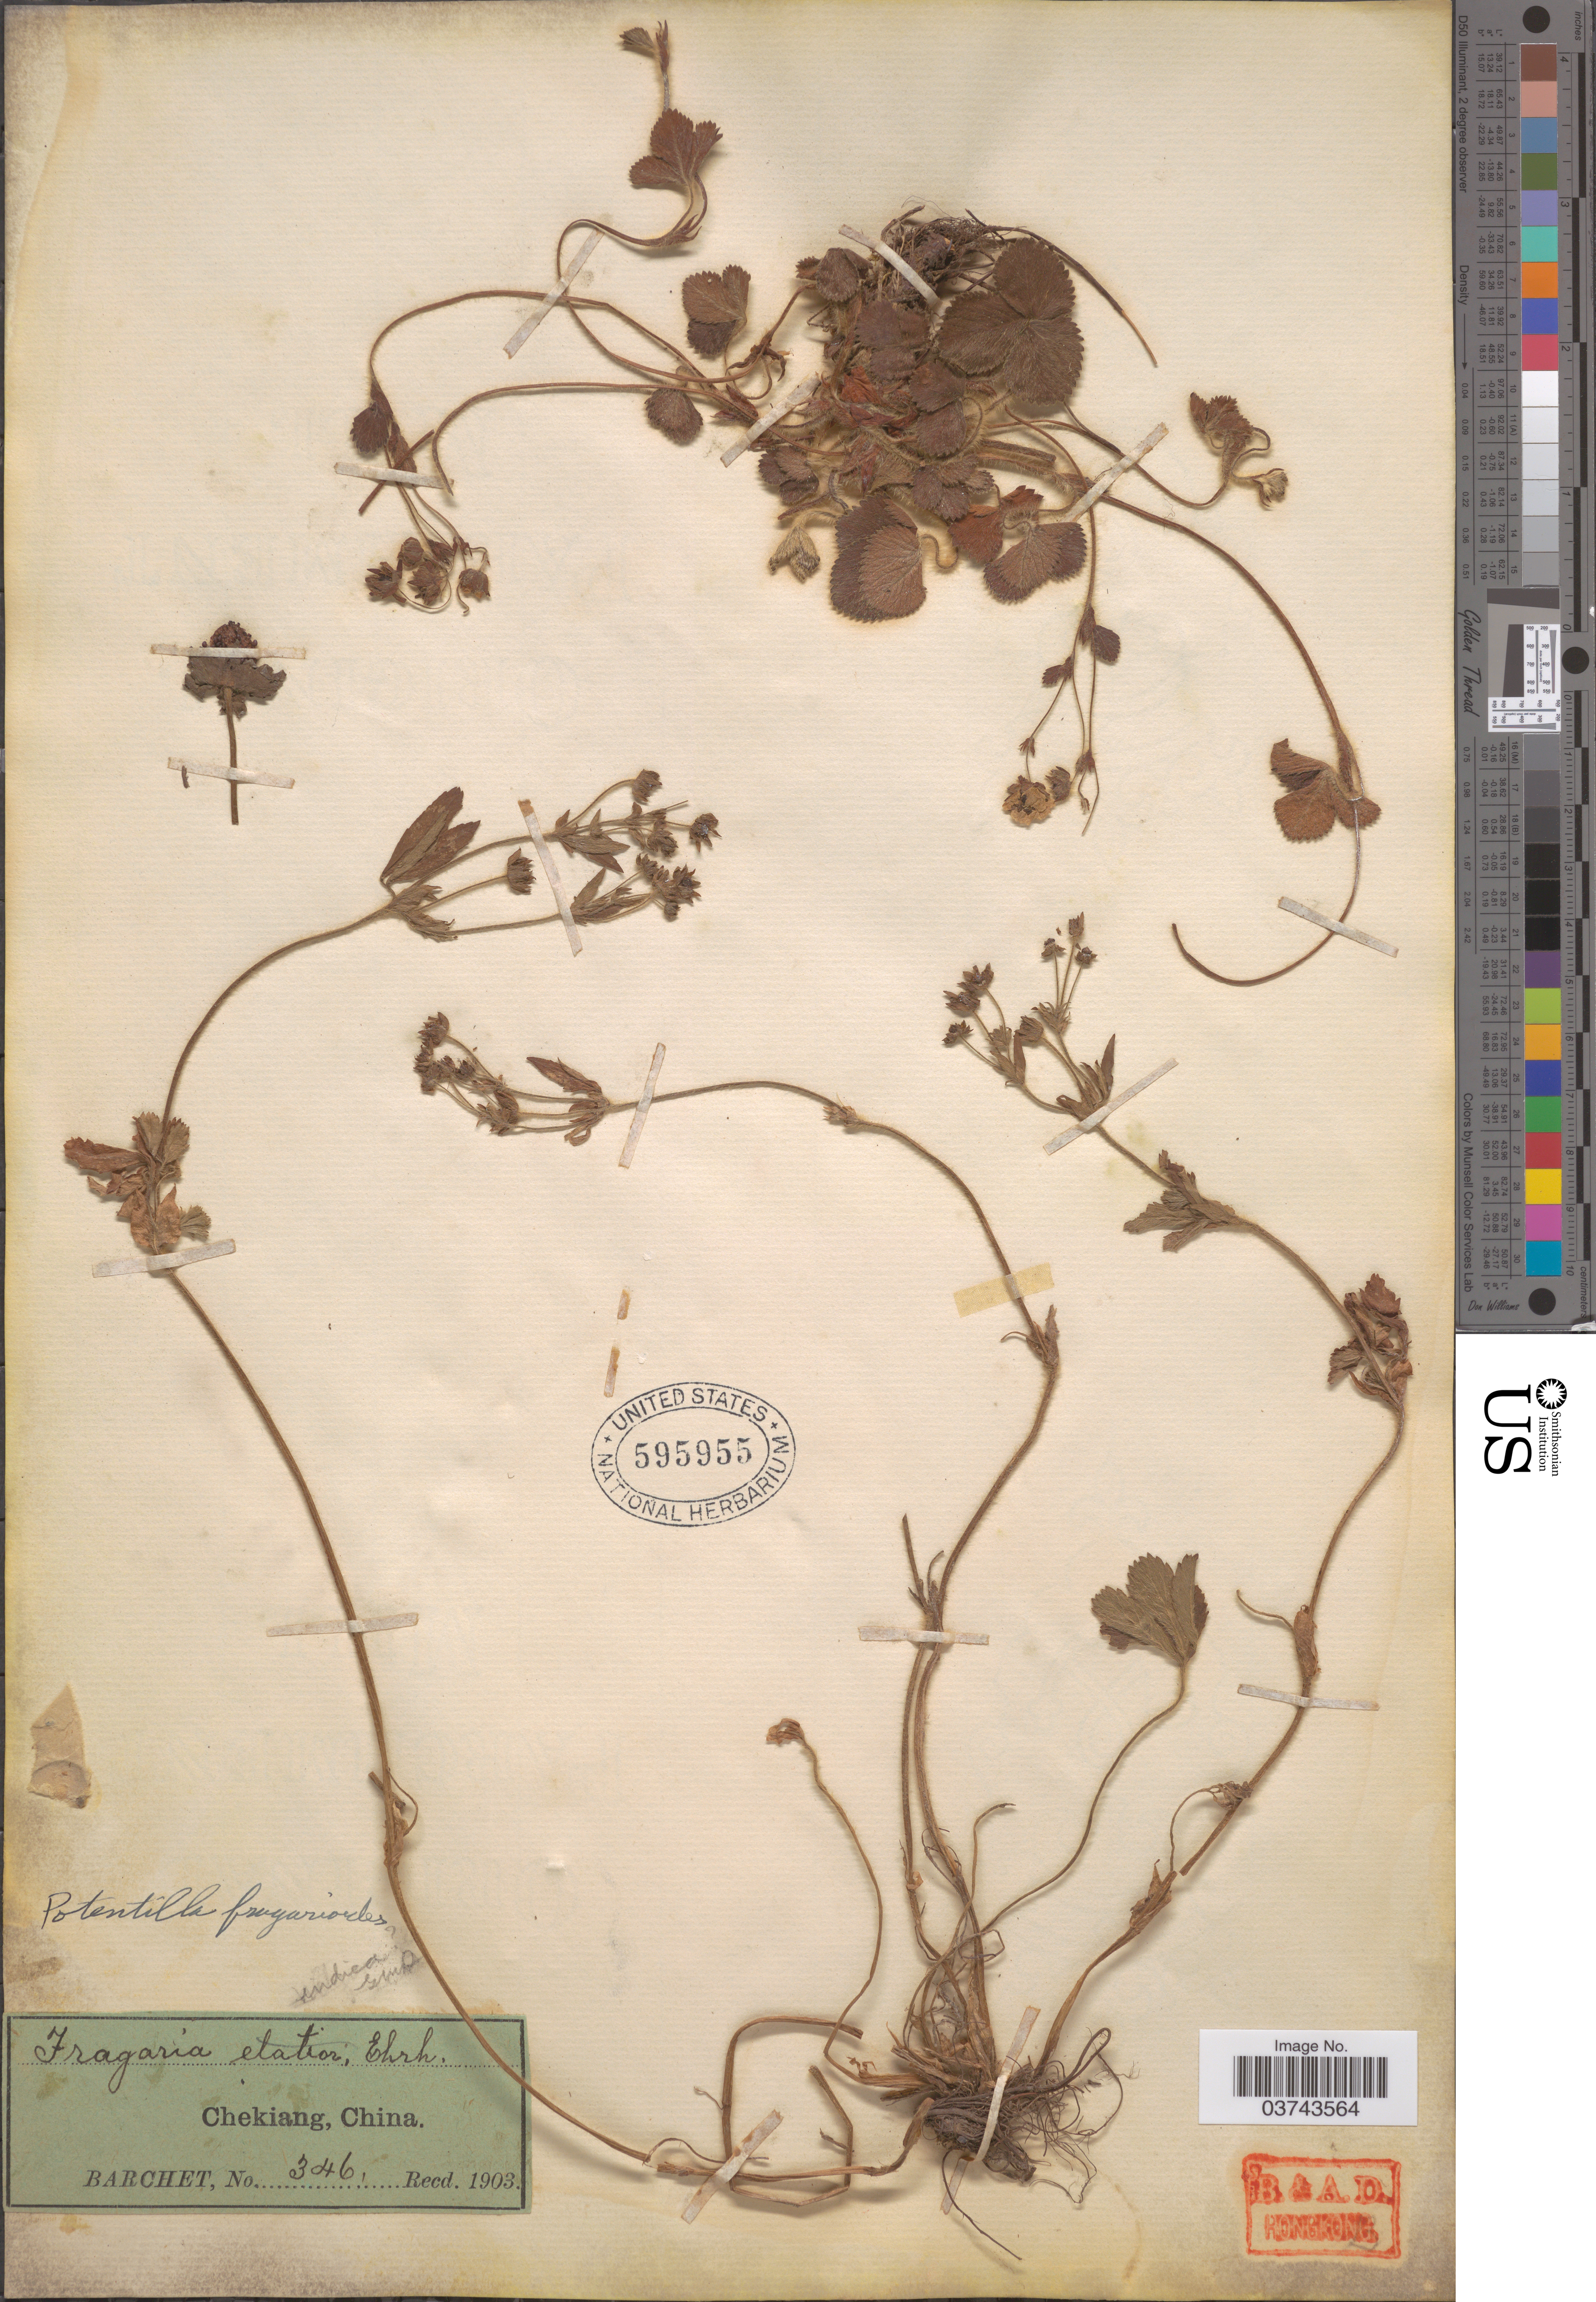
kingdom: Plantae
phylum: Tracheophyta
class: Magnoliopsida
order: Rosales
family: Rosaceae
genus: Potentilla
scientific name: Potentilla fragarioides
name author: L.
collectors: Barchet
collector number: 346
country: China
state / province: Zhejiang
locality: Chekiang.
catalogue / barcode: US 595955